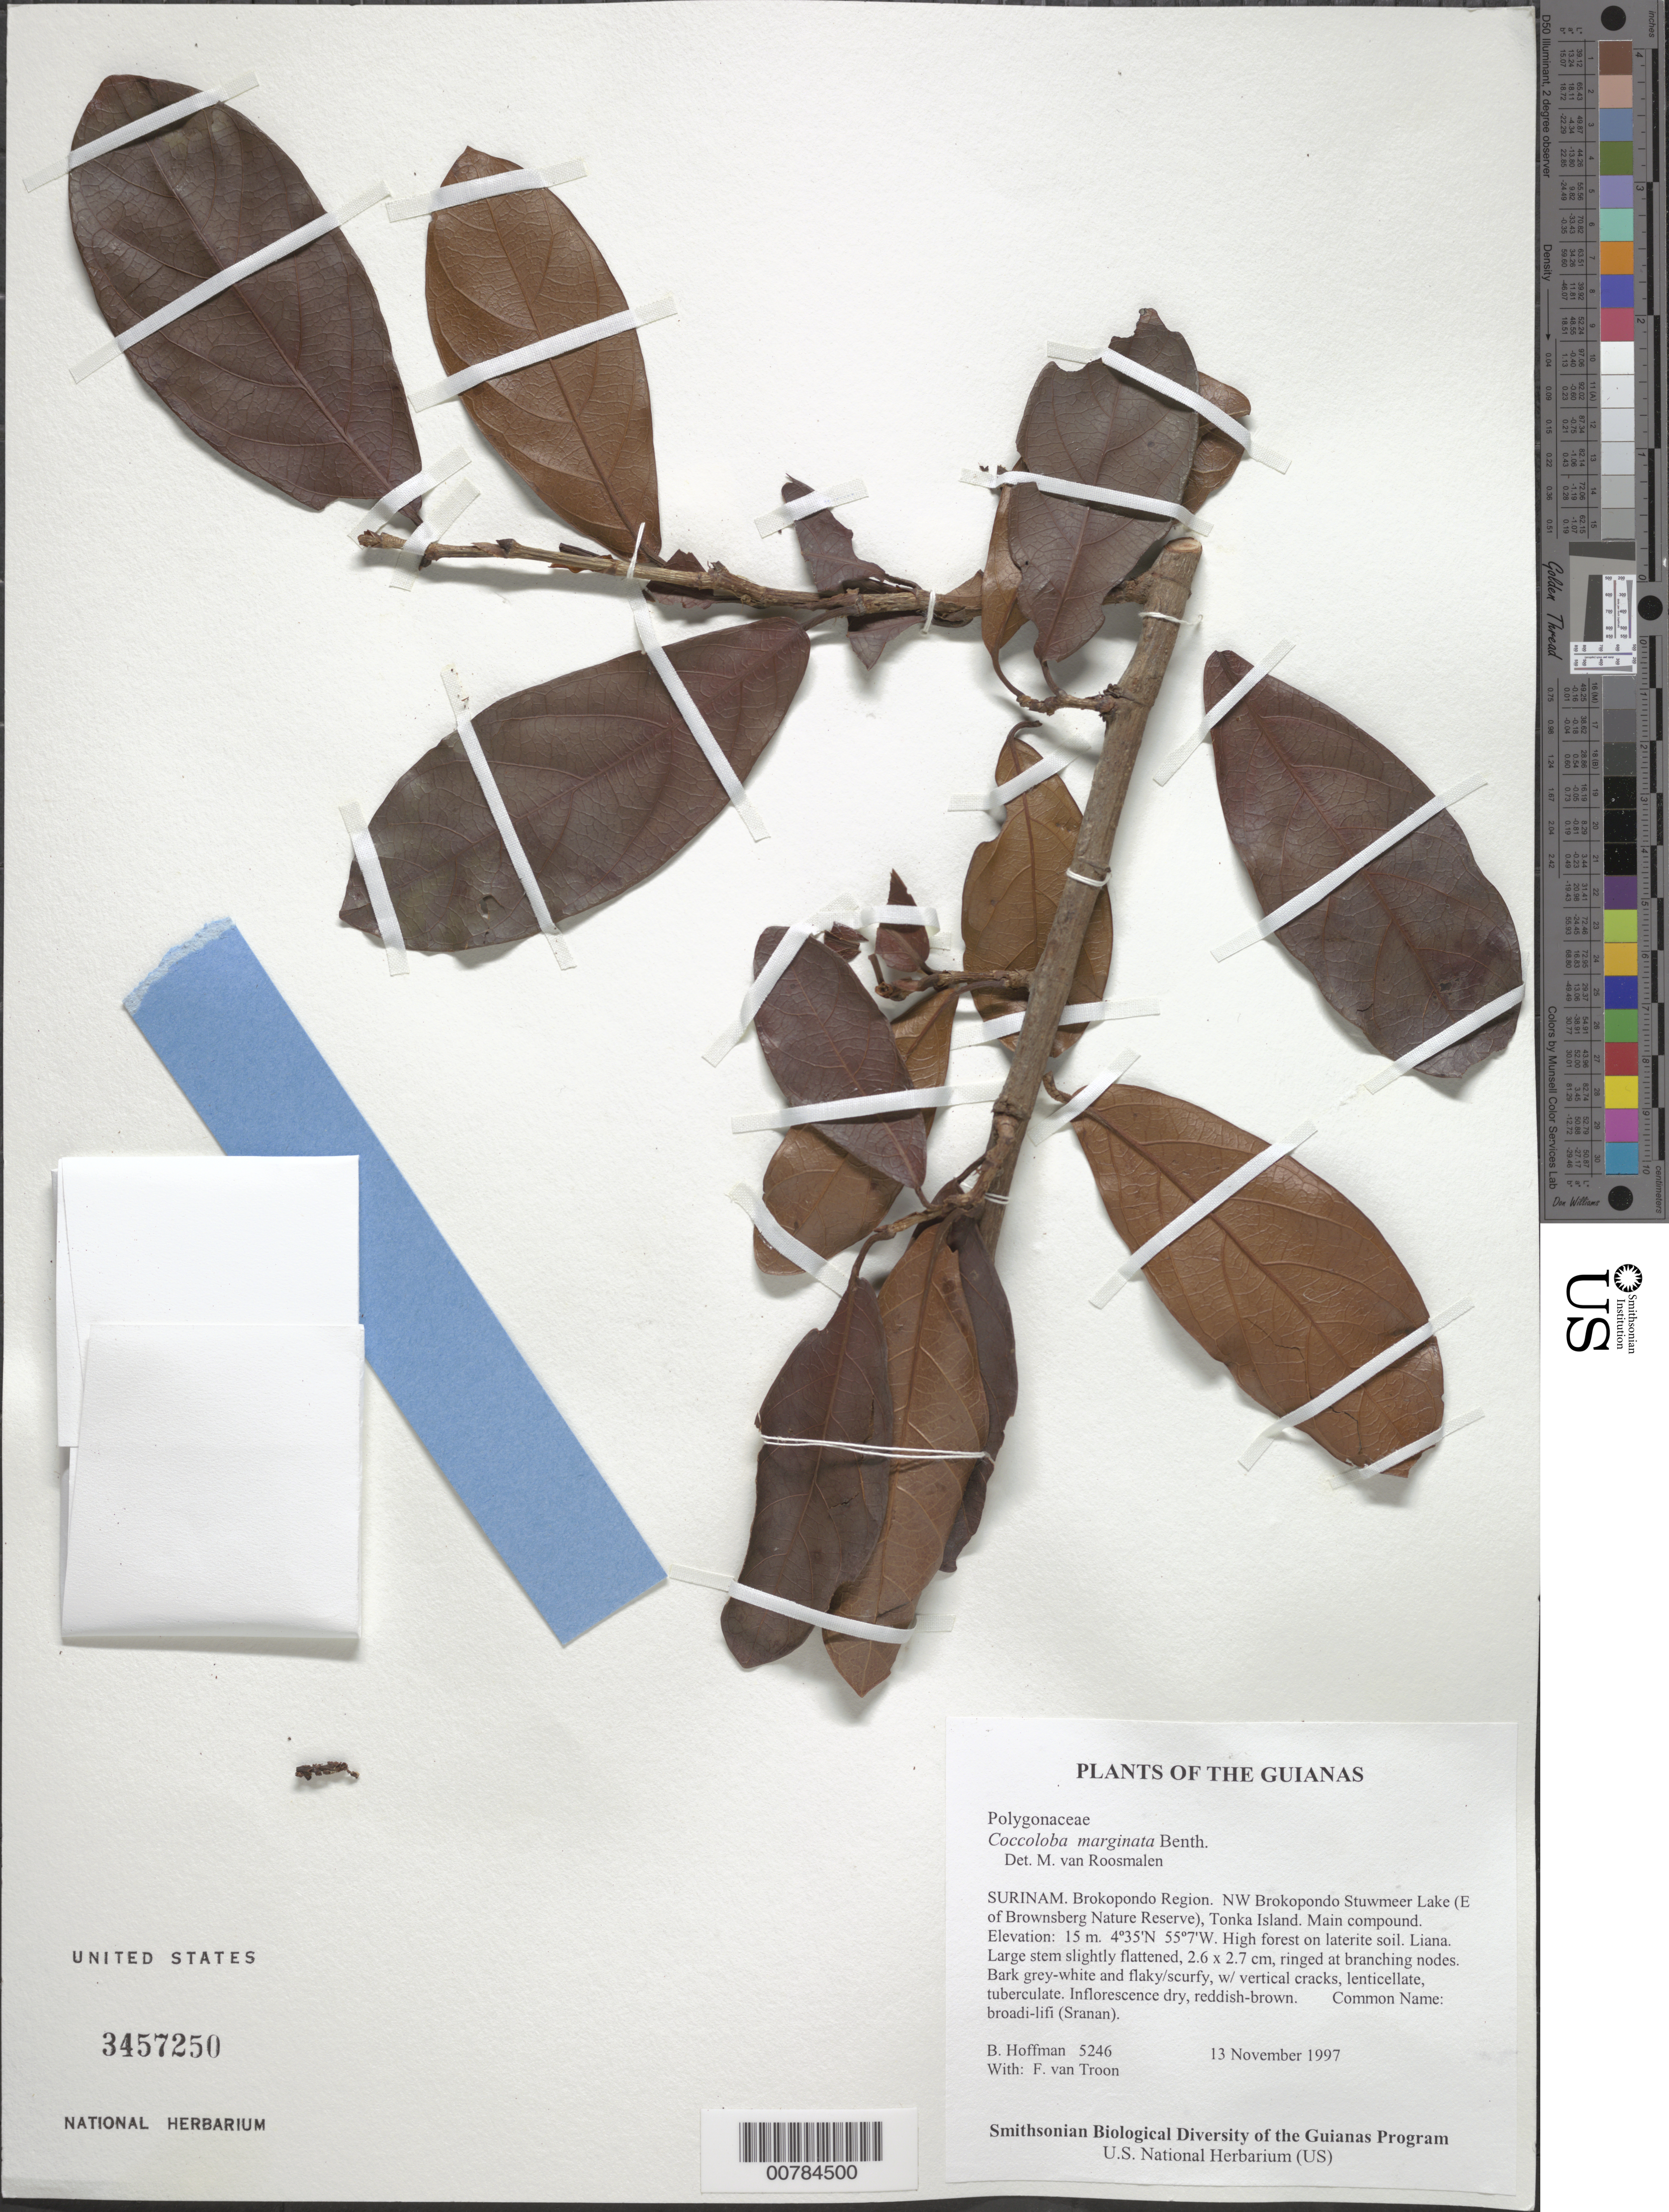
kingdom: Plantae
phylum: Tracheophyta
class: Magnoliopsida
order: Caryophyllales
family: Polygonaceae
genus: Coccoloba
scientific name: Coccoloba marginata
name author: Benth.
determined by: Roosmalen, M. van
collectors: B. Hoffman & F. Troon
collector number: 5246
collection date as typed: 13 November 1997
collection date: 1997-11-13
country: Suriname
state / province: Brokopondo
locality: NW Brokopondo Stuwmeer Lake (E of Brownsberg Nature Reserve), Tonka Island. Main compound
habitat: High forest on laterite soil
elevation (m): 15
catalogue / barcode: US 3457250